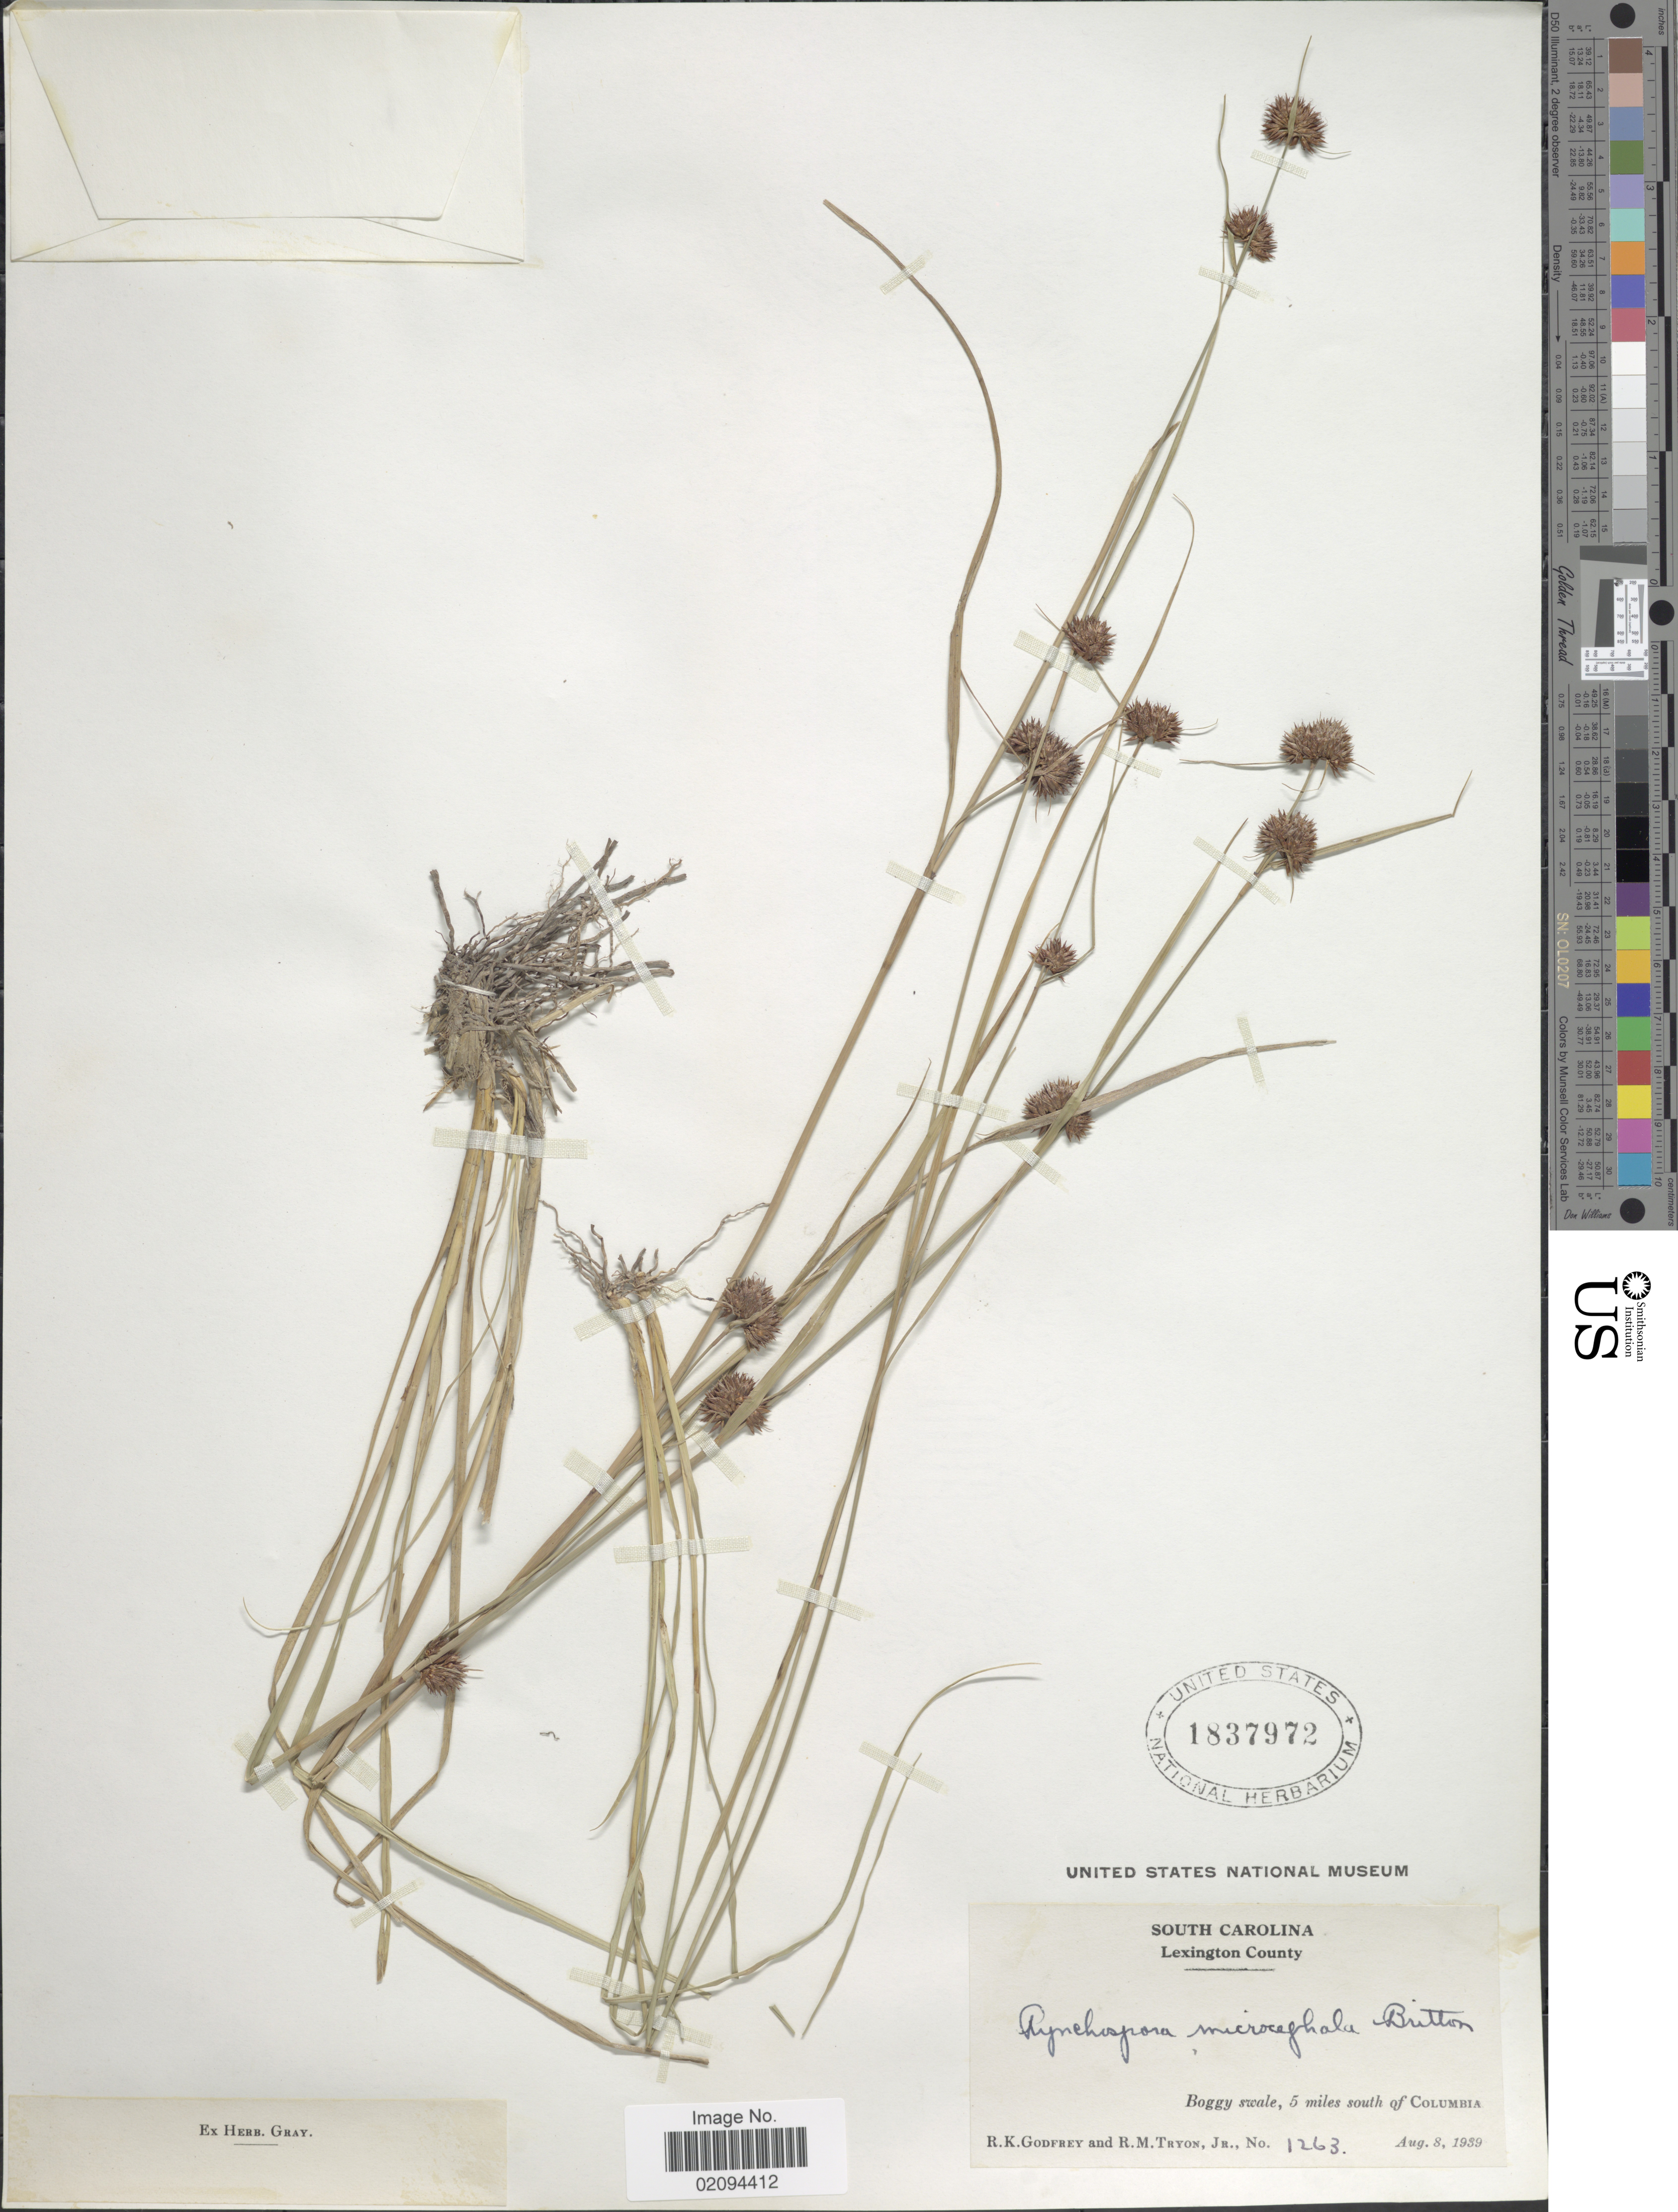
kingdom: Plantae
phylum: Tracheophyta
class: Liliopsida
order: Poales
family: Cyperaceae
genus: Rhynchospora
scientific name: Rhynchospora microcephala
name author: (Britton) Britton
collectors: R. K. Godfrey & R. M. Tryon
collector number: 1263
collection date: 1939-08-08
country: United States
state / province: South Carolina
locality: Lexington County. Boggy swale, 5 miles south of Columbia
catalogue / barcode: US 1837972